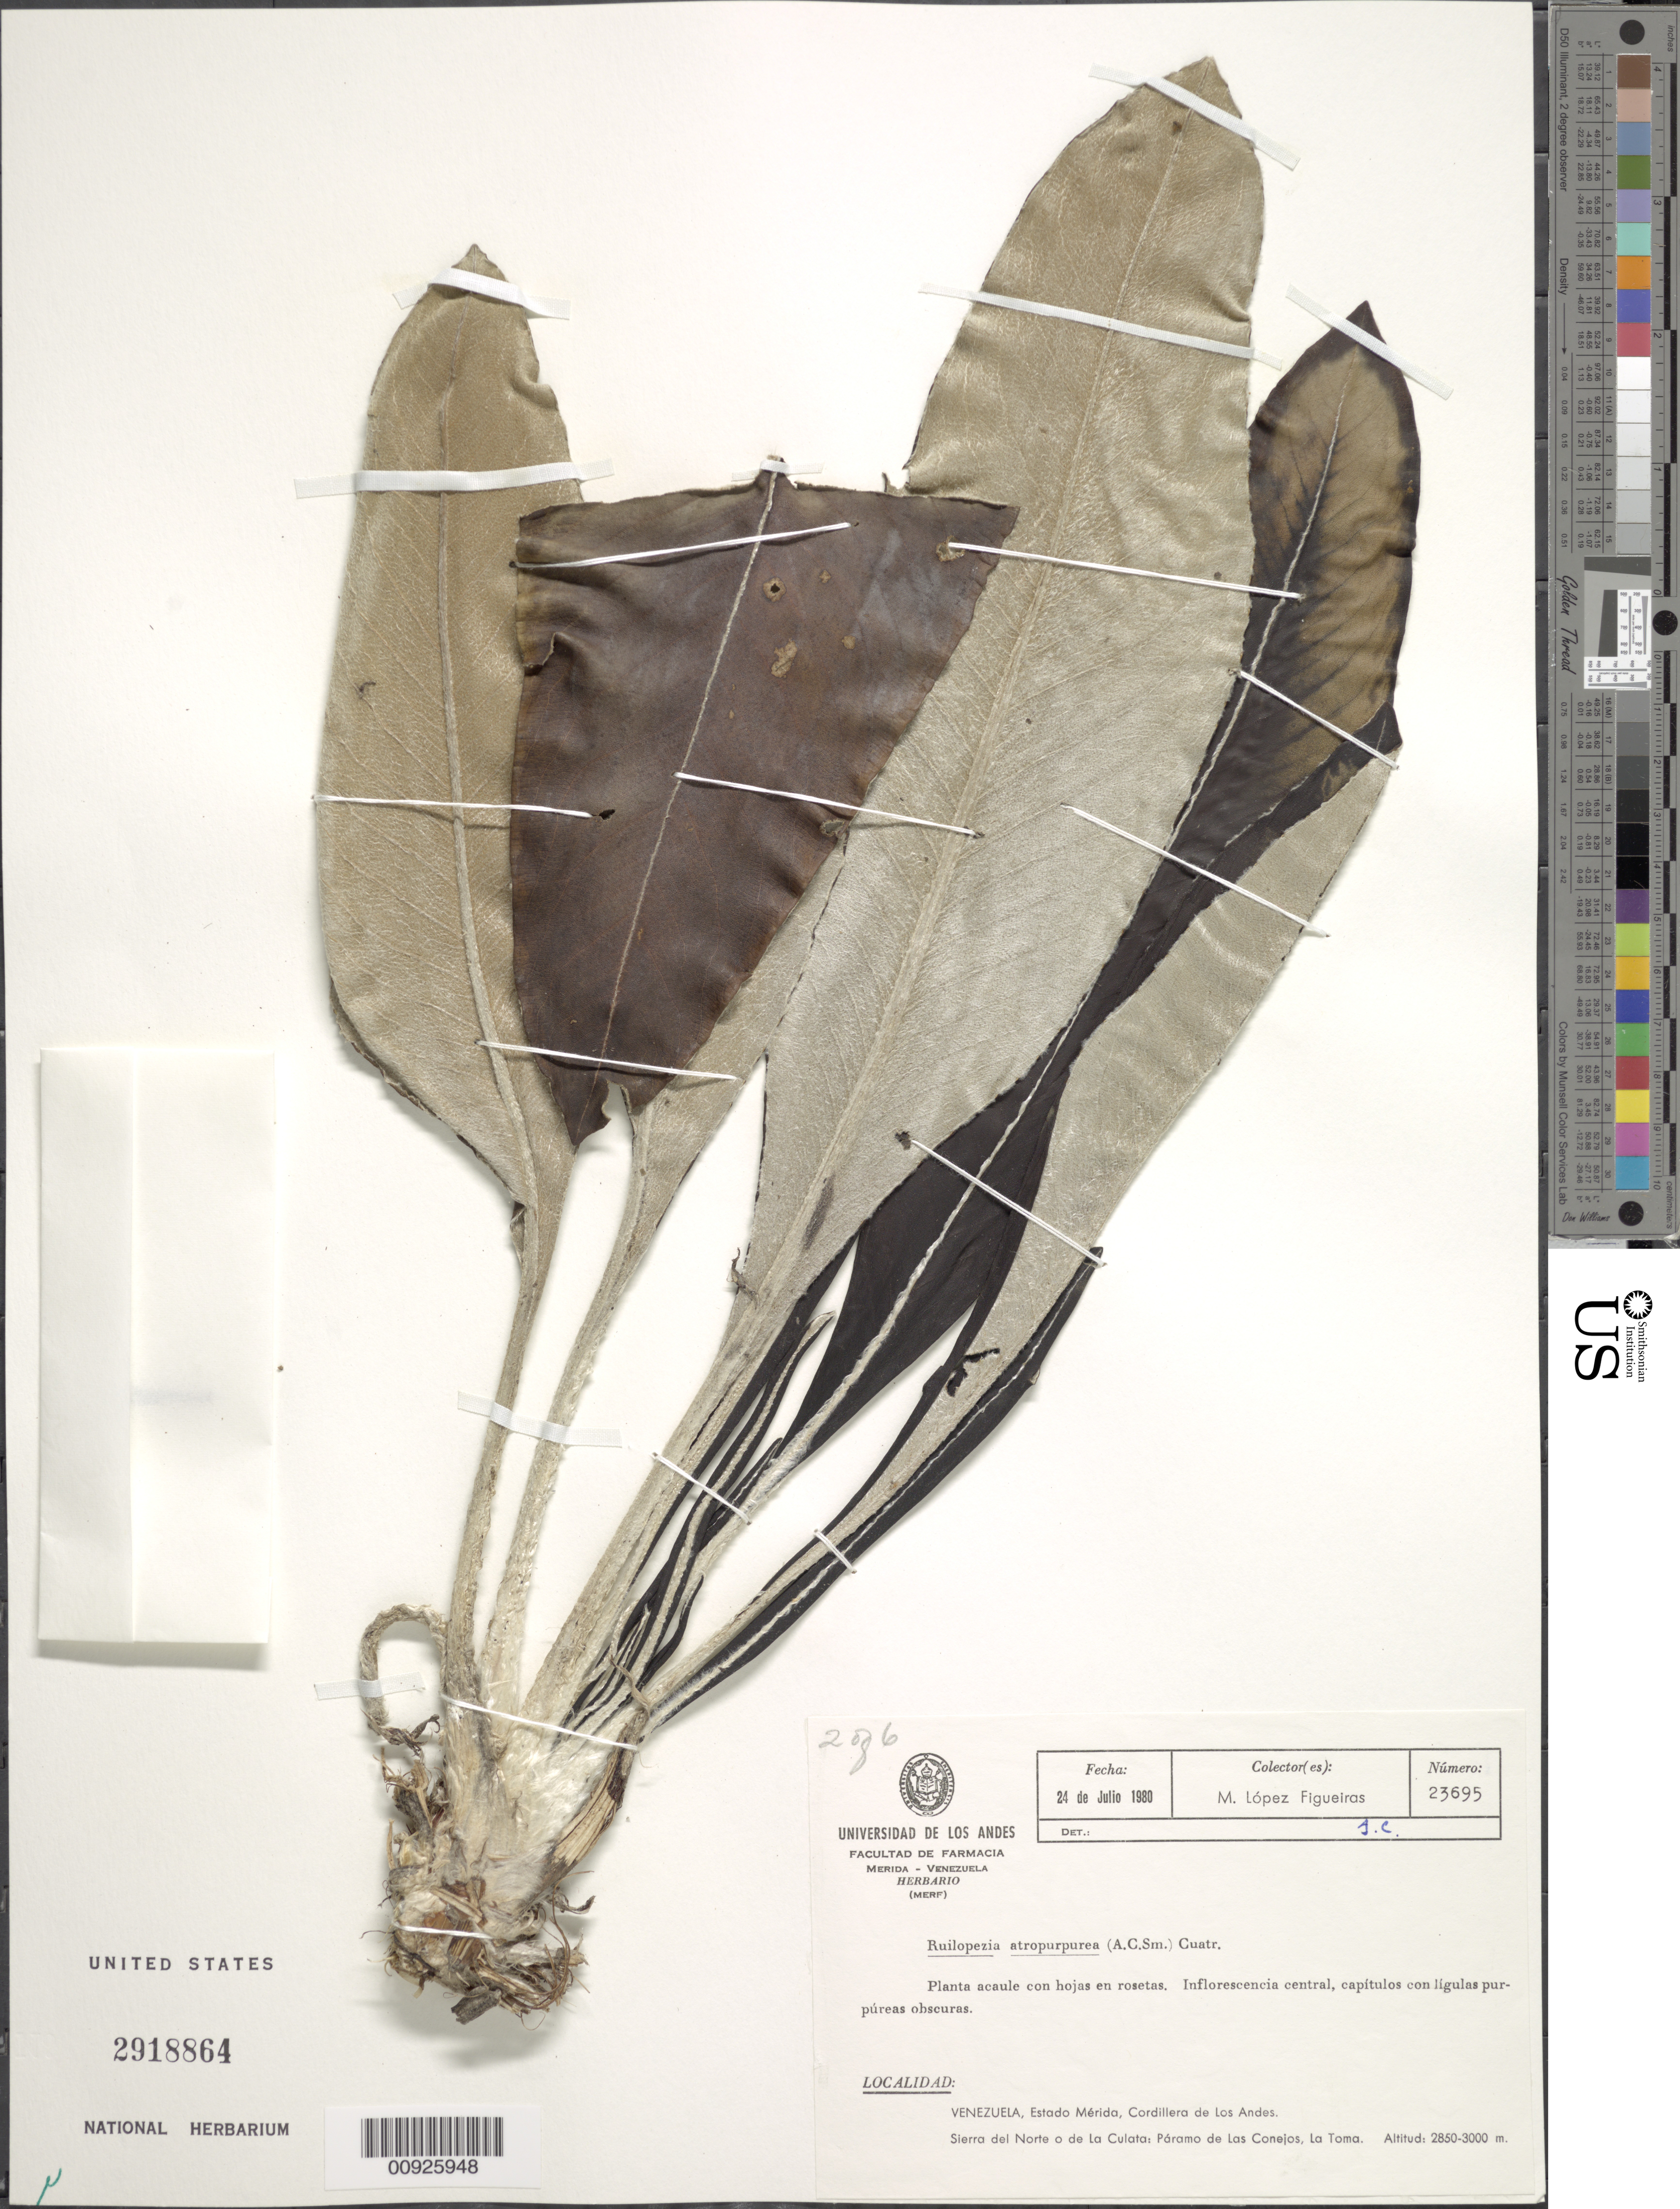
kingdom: Plantae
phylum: Tracheophyta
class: Magnoliopsida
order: Asterales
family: Asteraceae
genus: Ruilopezia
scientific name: Ruilopezia atropurpurea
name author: (A.C. Sm.) Cuatrec.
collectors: M. López Figueiras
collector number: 23695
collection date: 1980-07-24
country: Venezuela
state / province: Mérida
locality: Sierra del Norte o de la Culata; Páramo de los Conejos, La Toma.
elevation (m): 2850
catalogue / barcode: US 2918864